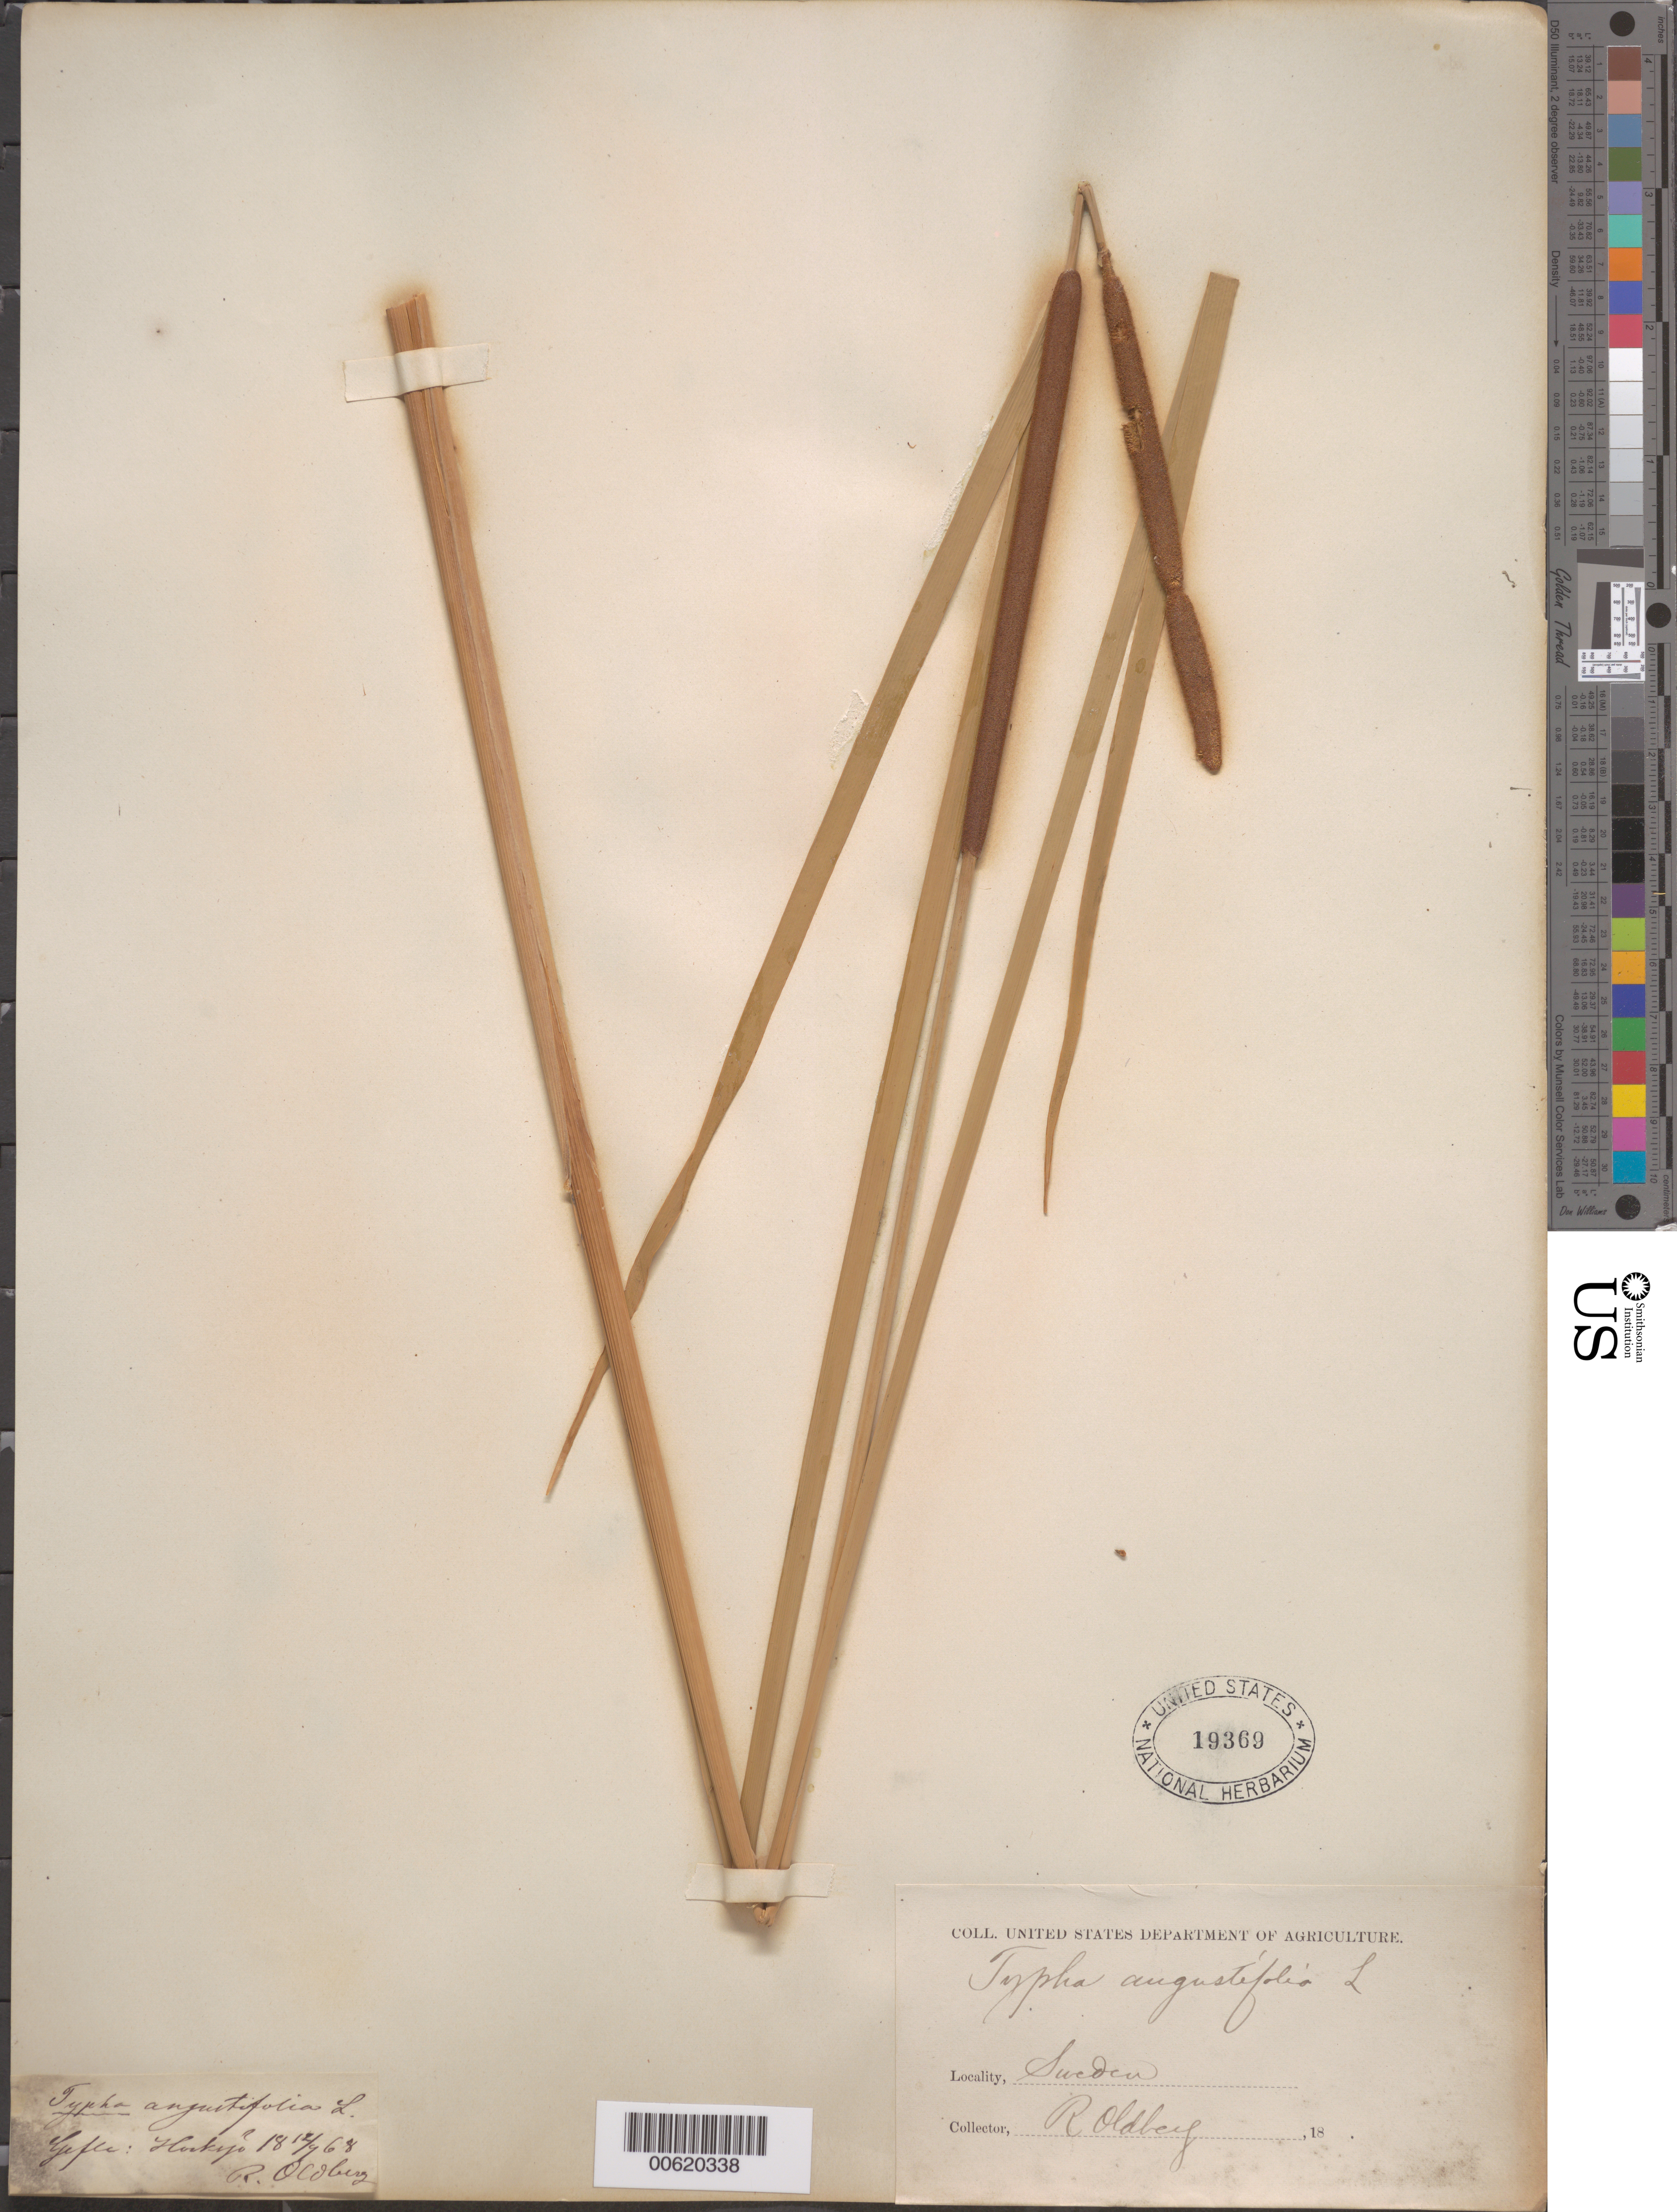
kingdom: Plantae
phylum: Tracheophyta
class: Liliopsida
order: Poales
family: Typhaceae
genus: Typha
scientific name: Typha angustifolia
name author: L.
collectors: R. Oldberg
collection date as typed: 12 Sep 1868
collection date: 1868-09-12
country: Sweden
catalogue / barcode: US 19369